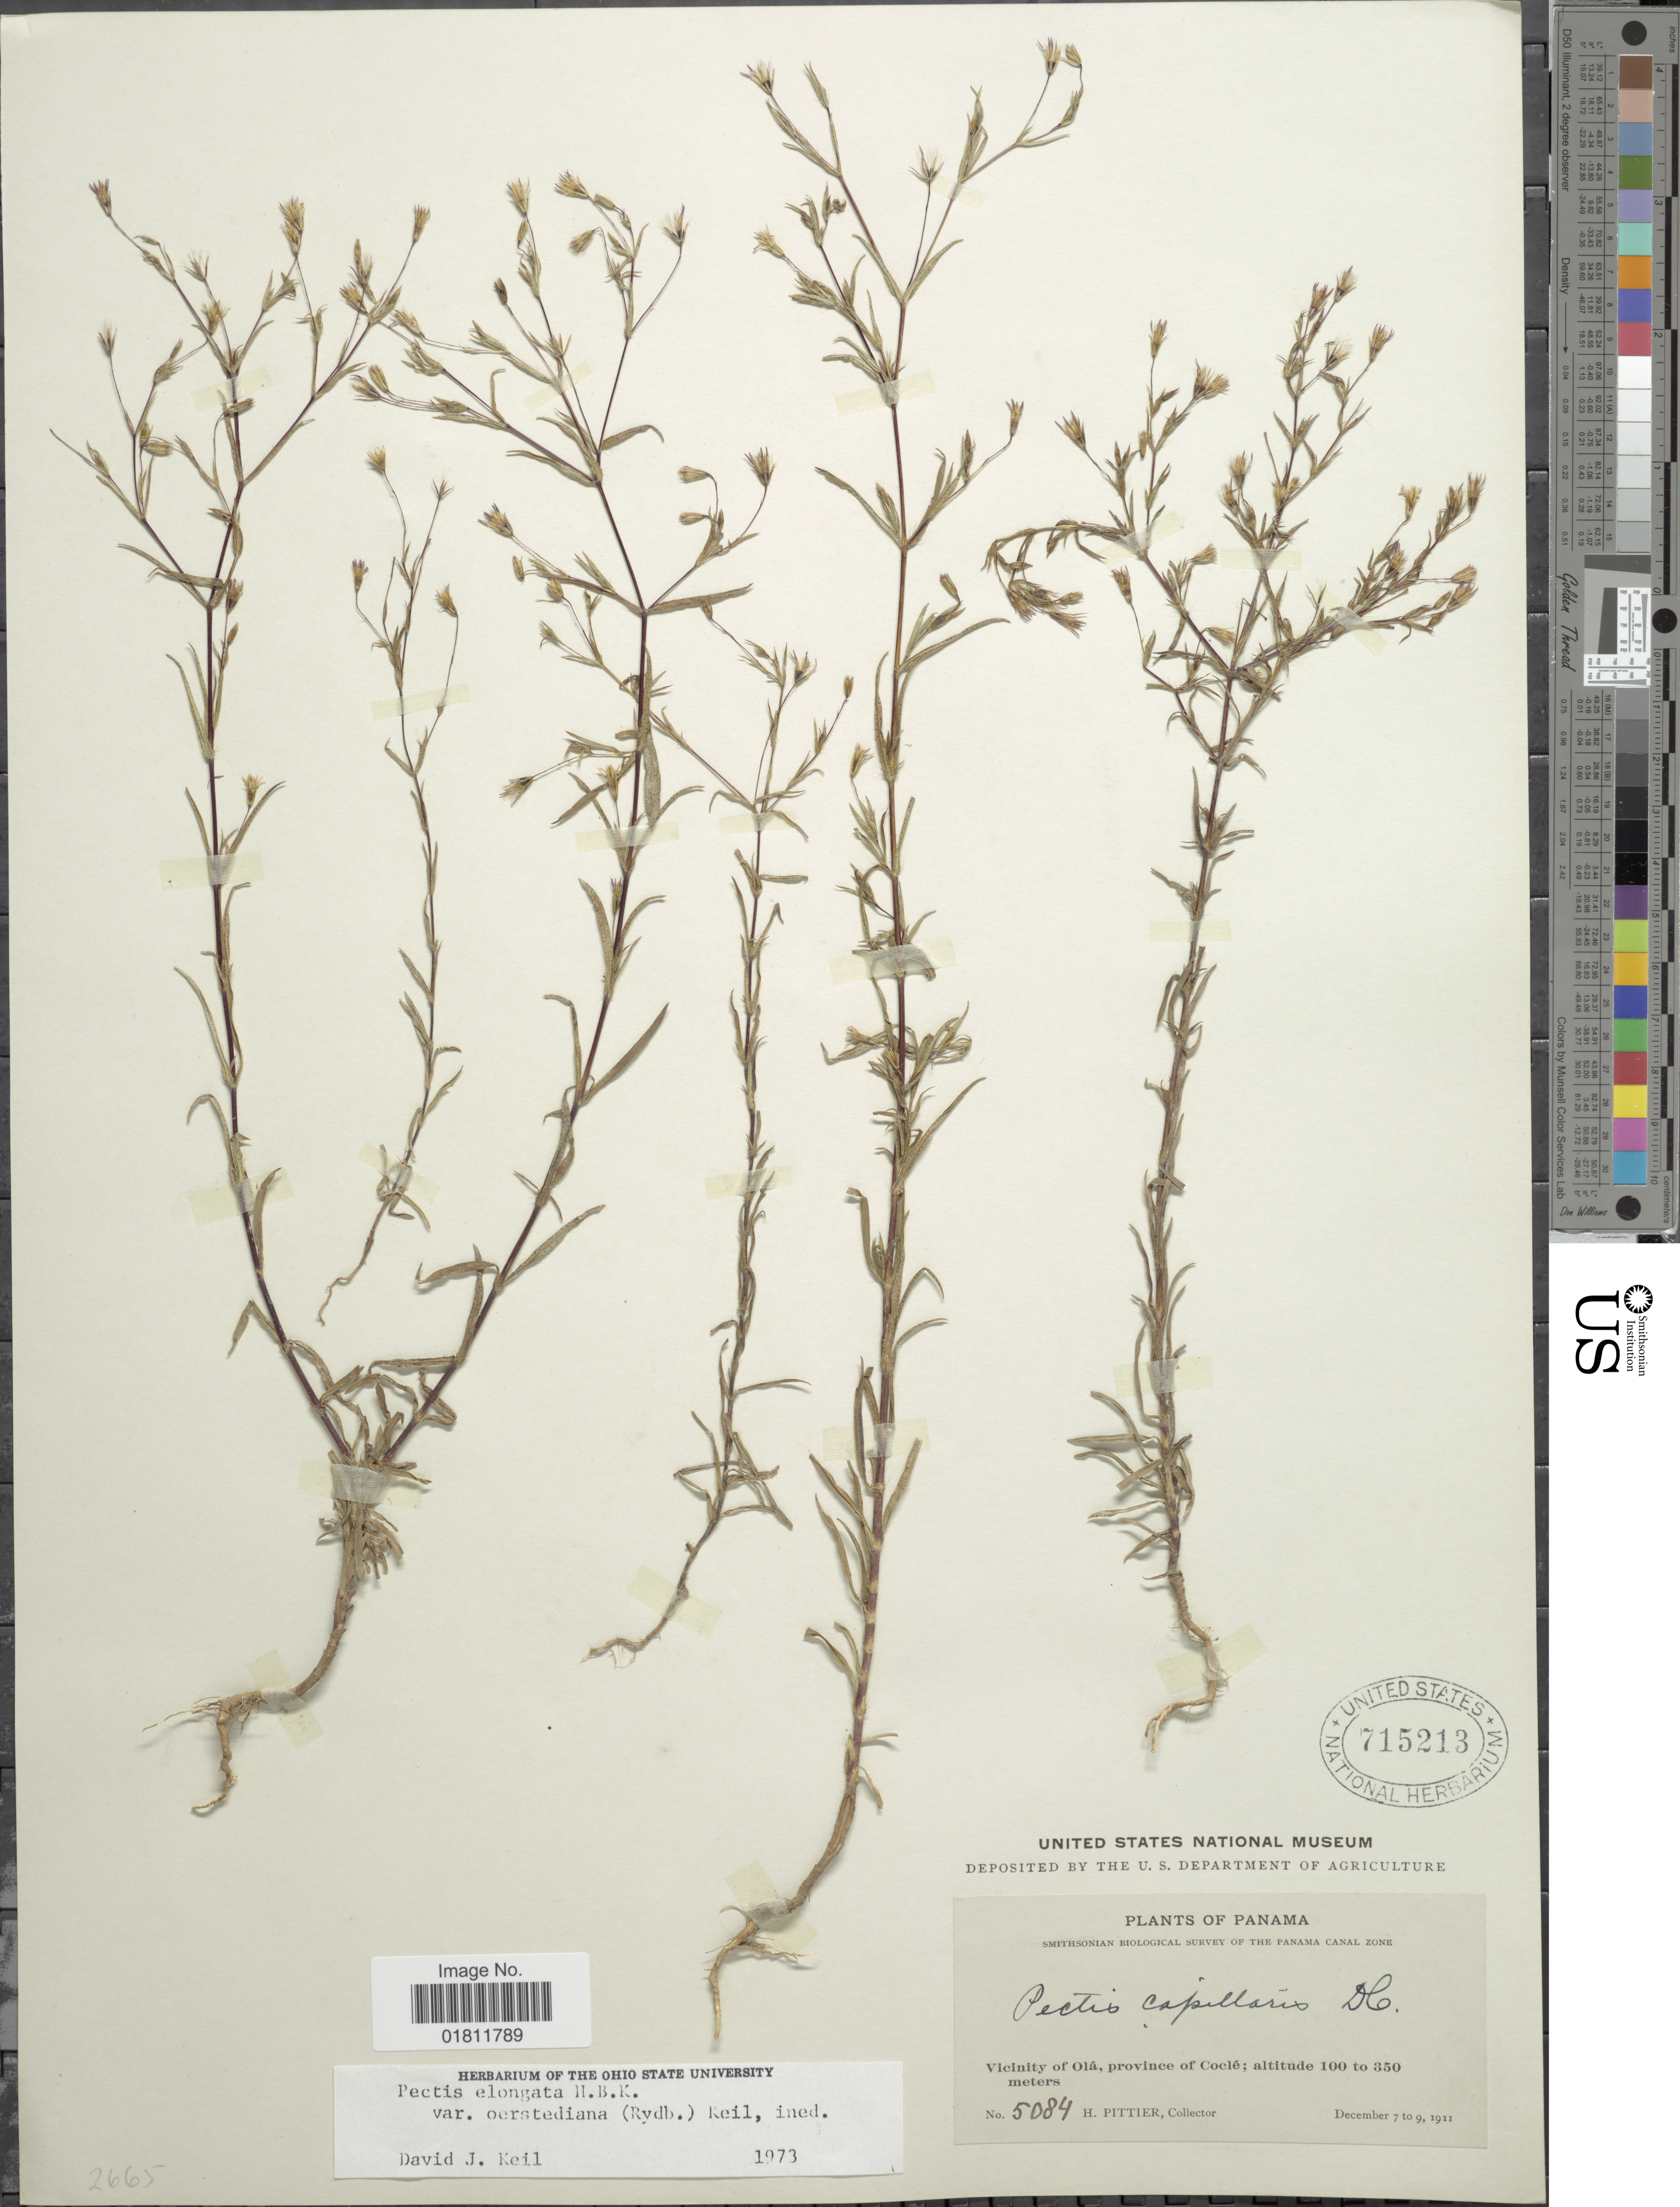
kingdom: Plantae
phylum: Tracheophyta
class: Magnoliopsida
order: Asterales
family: Asteraceae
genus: Pectis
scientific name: Pectis elongata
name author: Kunth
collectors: H. F. Pittier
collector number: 5084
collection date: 1911-12-07/1911-12-09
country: Panama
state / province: Coclé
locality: Vicinity of Ola, province of Cocle.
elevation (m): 100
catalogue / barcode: US 715213